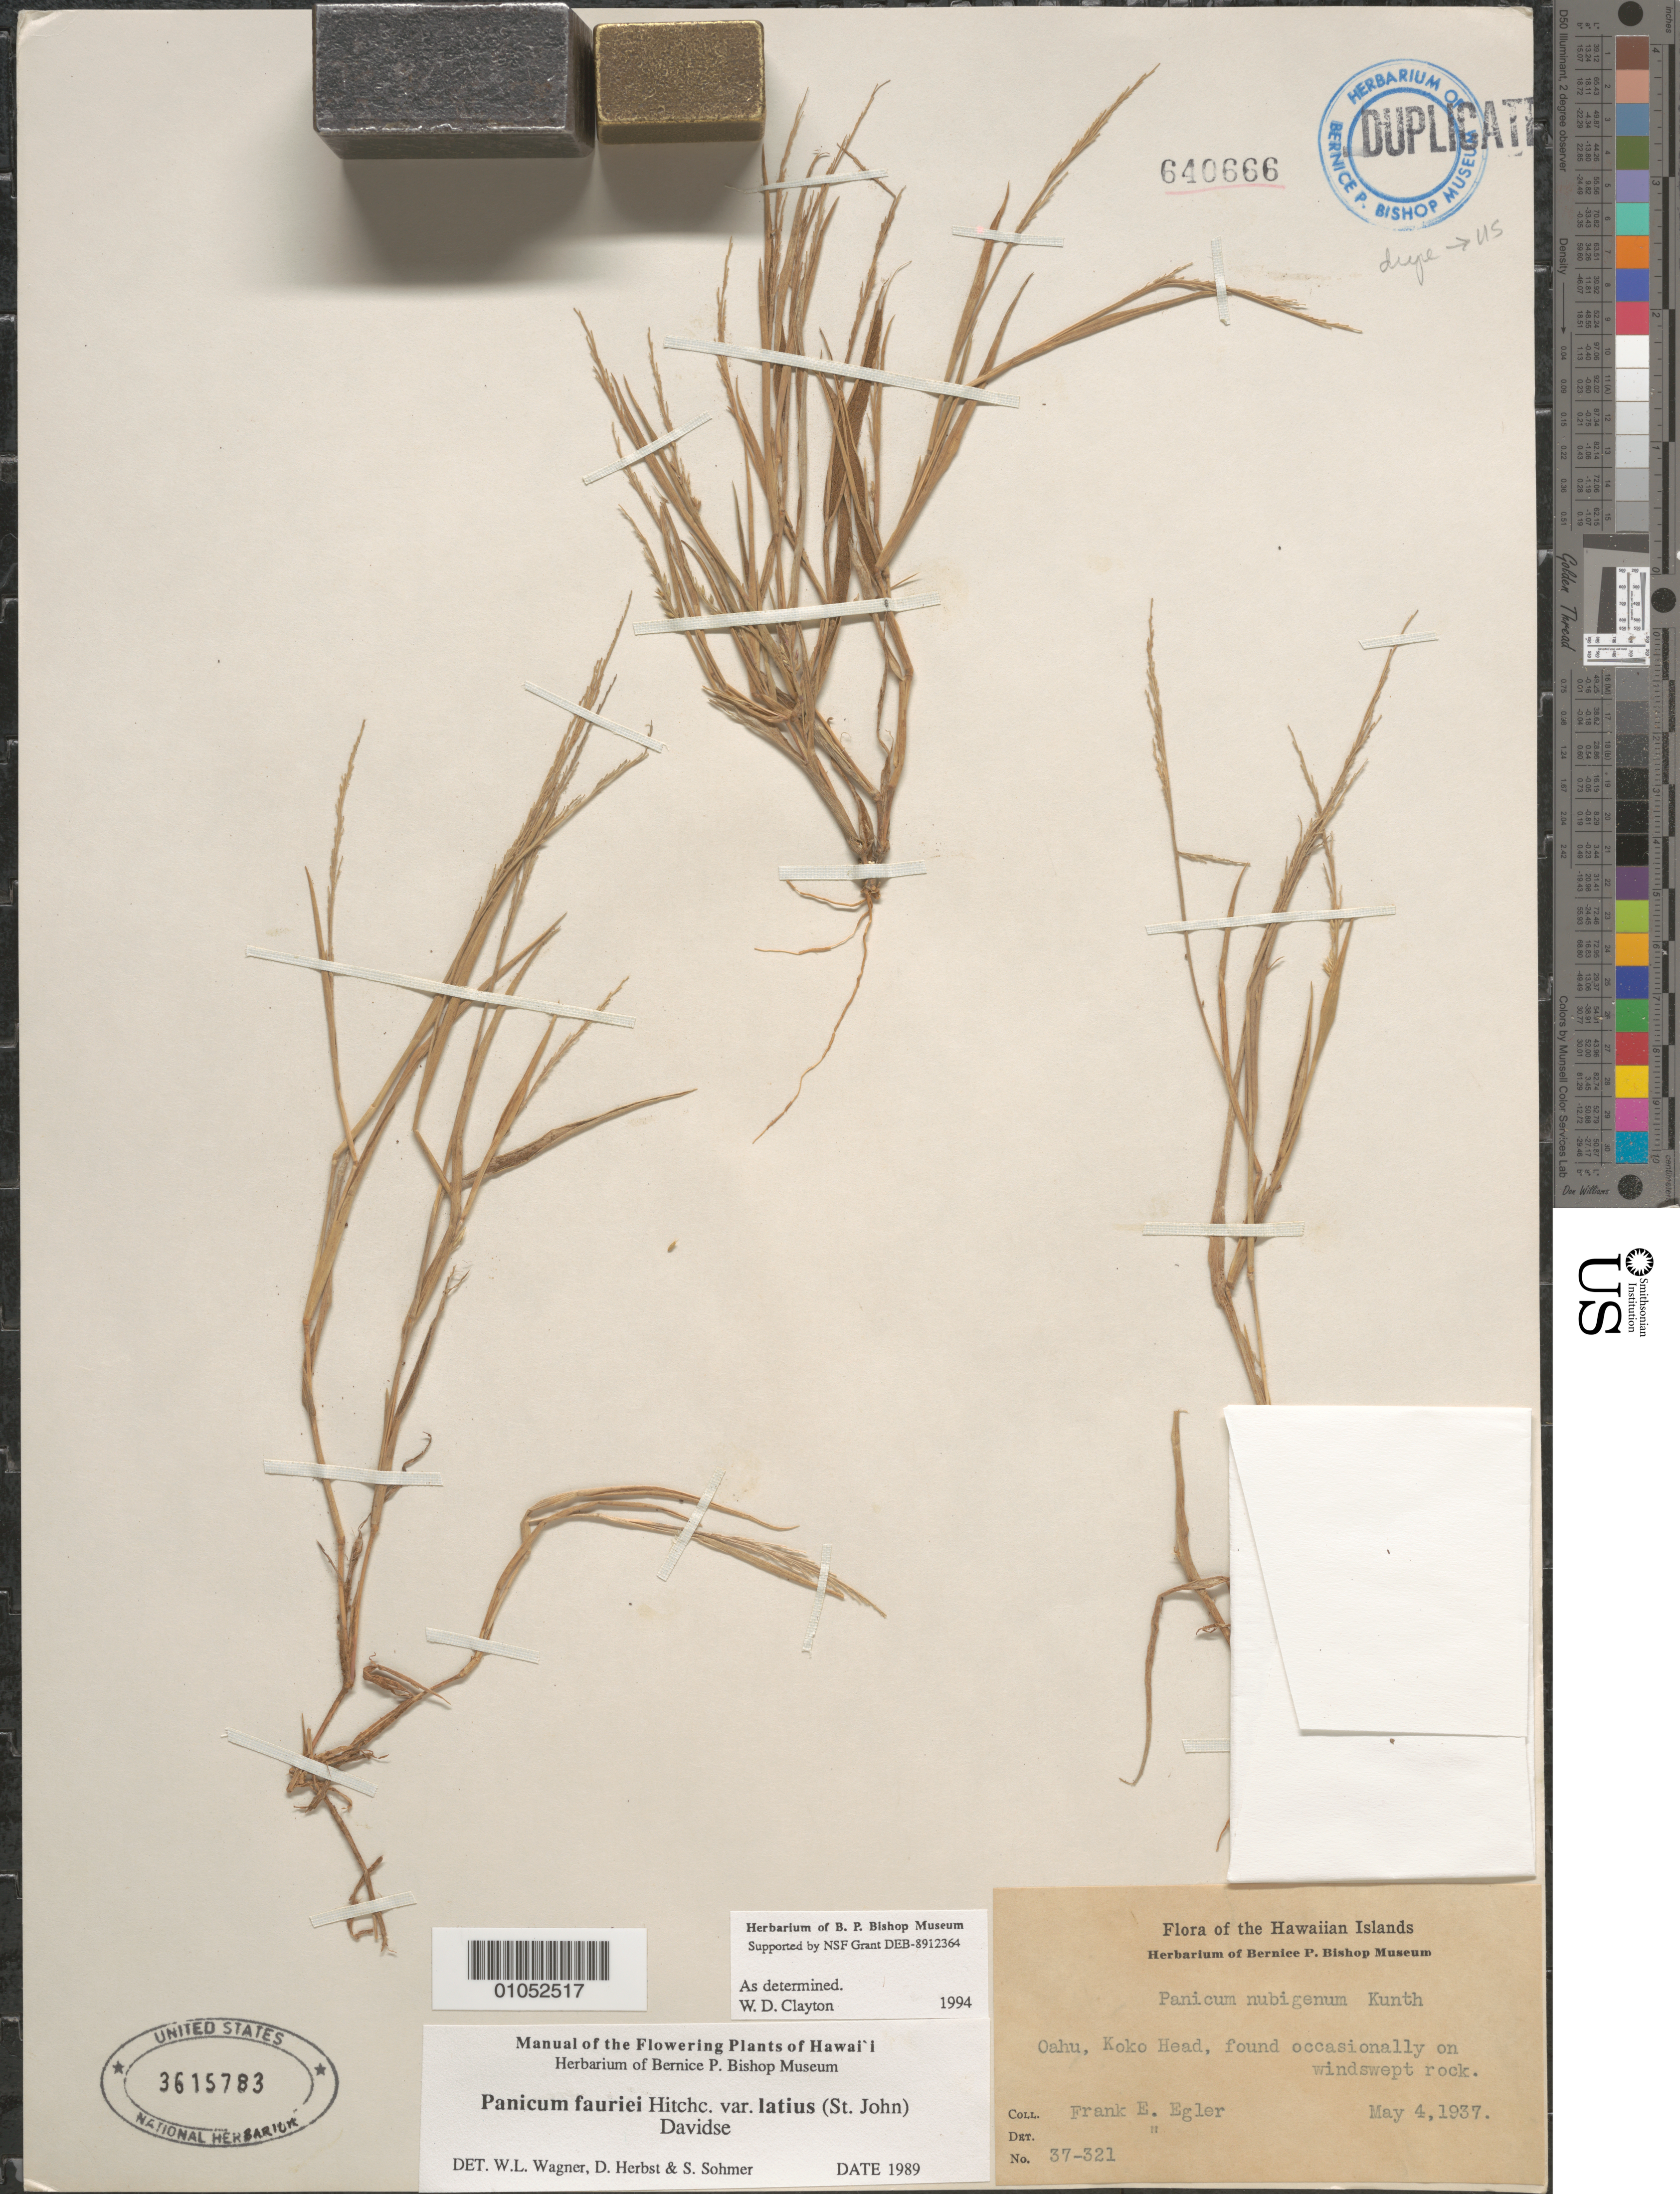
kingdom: Plantae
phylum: Tracheophyta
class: Liliopsida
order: Poales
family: Poaceae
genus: Panicum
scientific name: Panicum fauriei var. latius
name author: (H. St. John) Davidse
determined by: Clayton, W. D.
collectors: F. Egler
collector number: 37-321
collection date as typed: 4 May 1937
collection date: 1937-05-04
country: United States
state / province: Hawaii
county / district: Honolulu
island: Oahu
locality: Koko Head.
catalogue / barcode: US 3614783